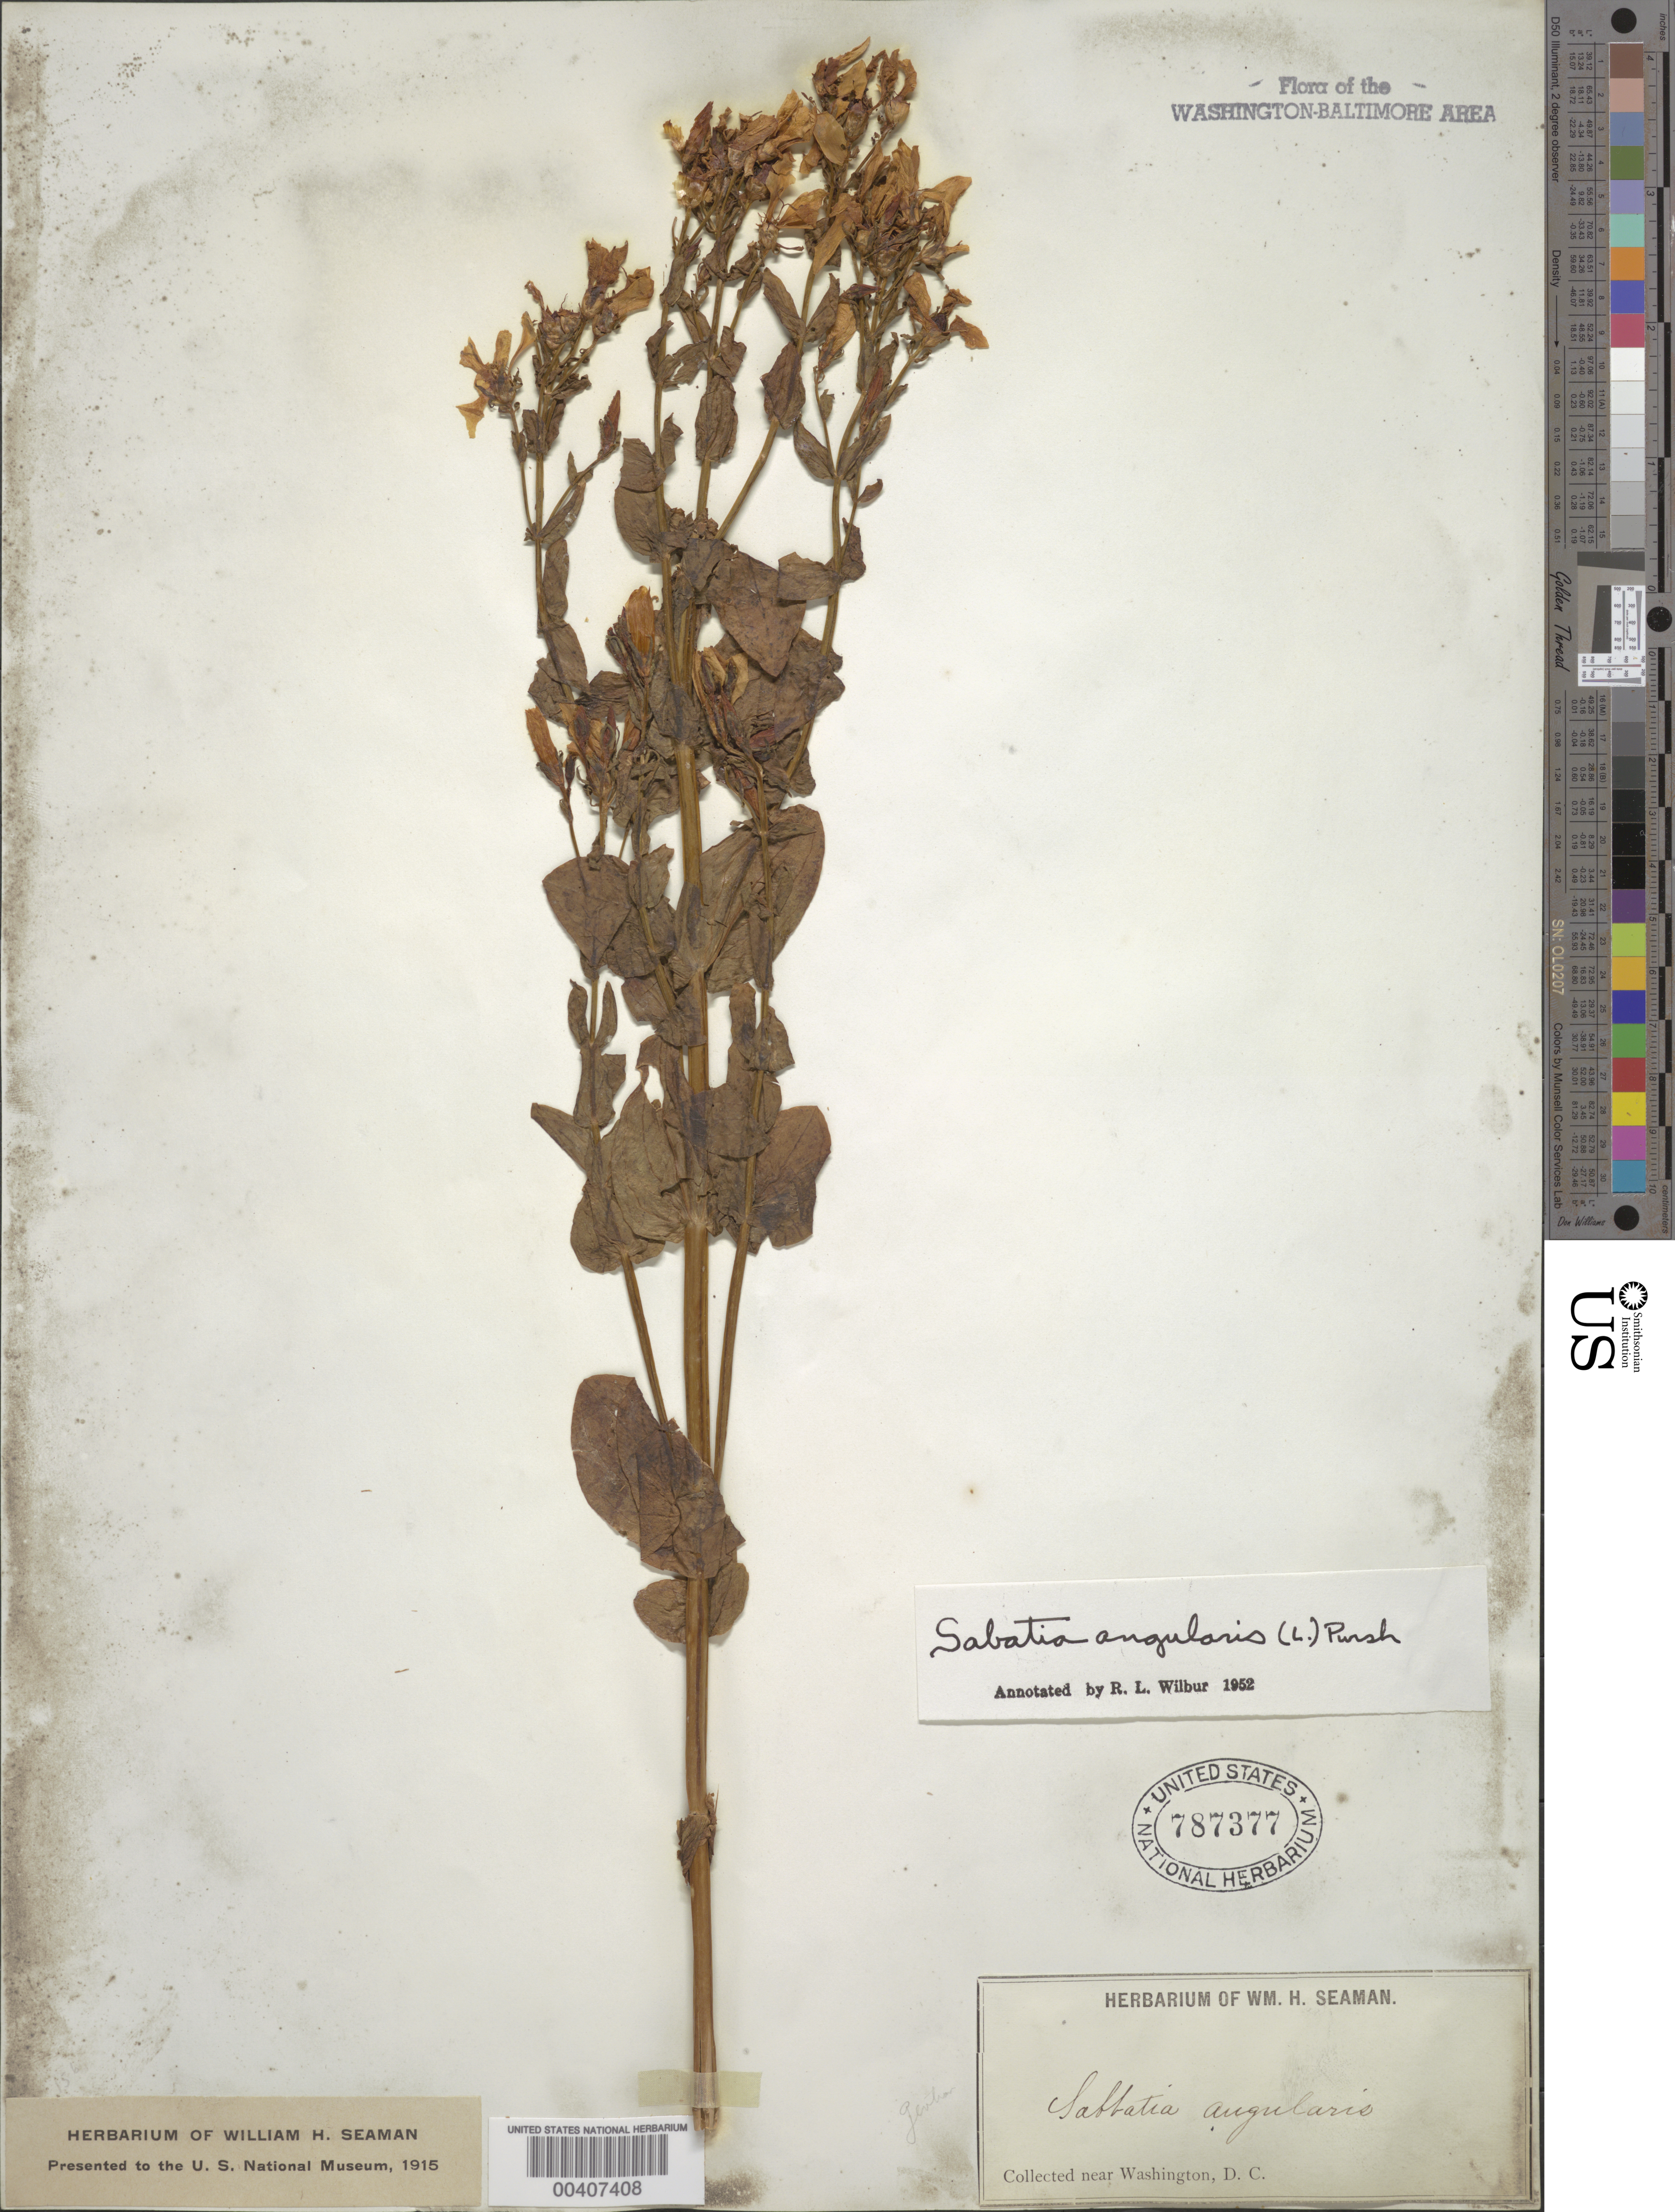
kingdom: Plantae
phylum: Tracheophyta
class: Magnoliopsida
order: Gentianales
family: Gentianaceae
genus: Sabatia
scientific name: Sabatia angularis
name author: (L.) Pursh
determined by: Wilbur, R. L.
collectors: W. Seaman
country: United States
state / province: District of Columbia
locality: Near Washington, D.C.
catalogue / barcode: US 787377